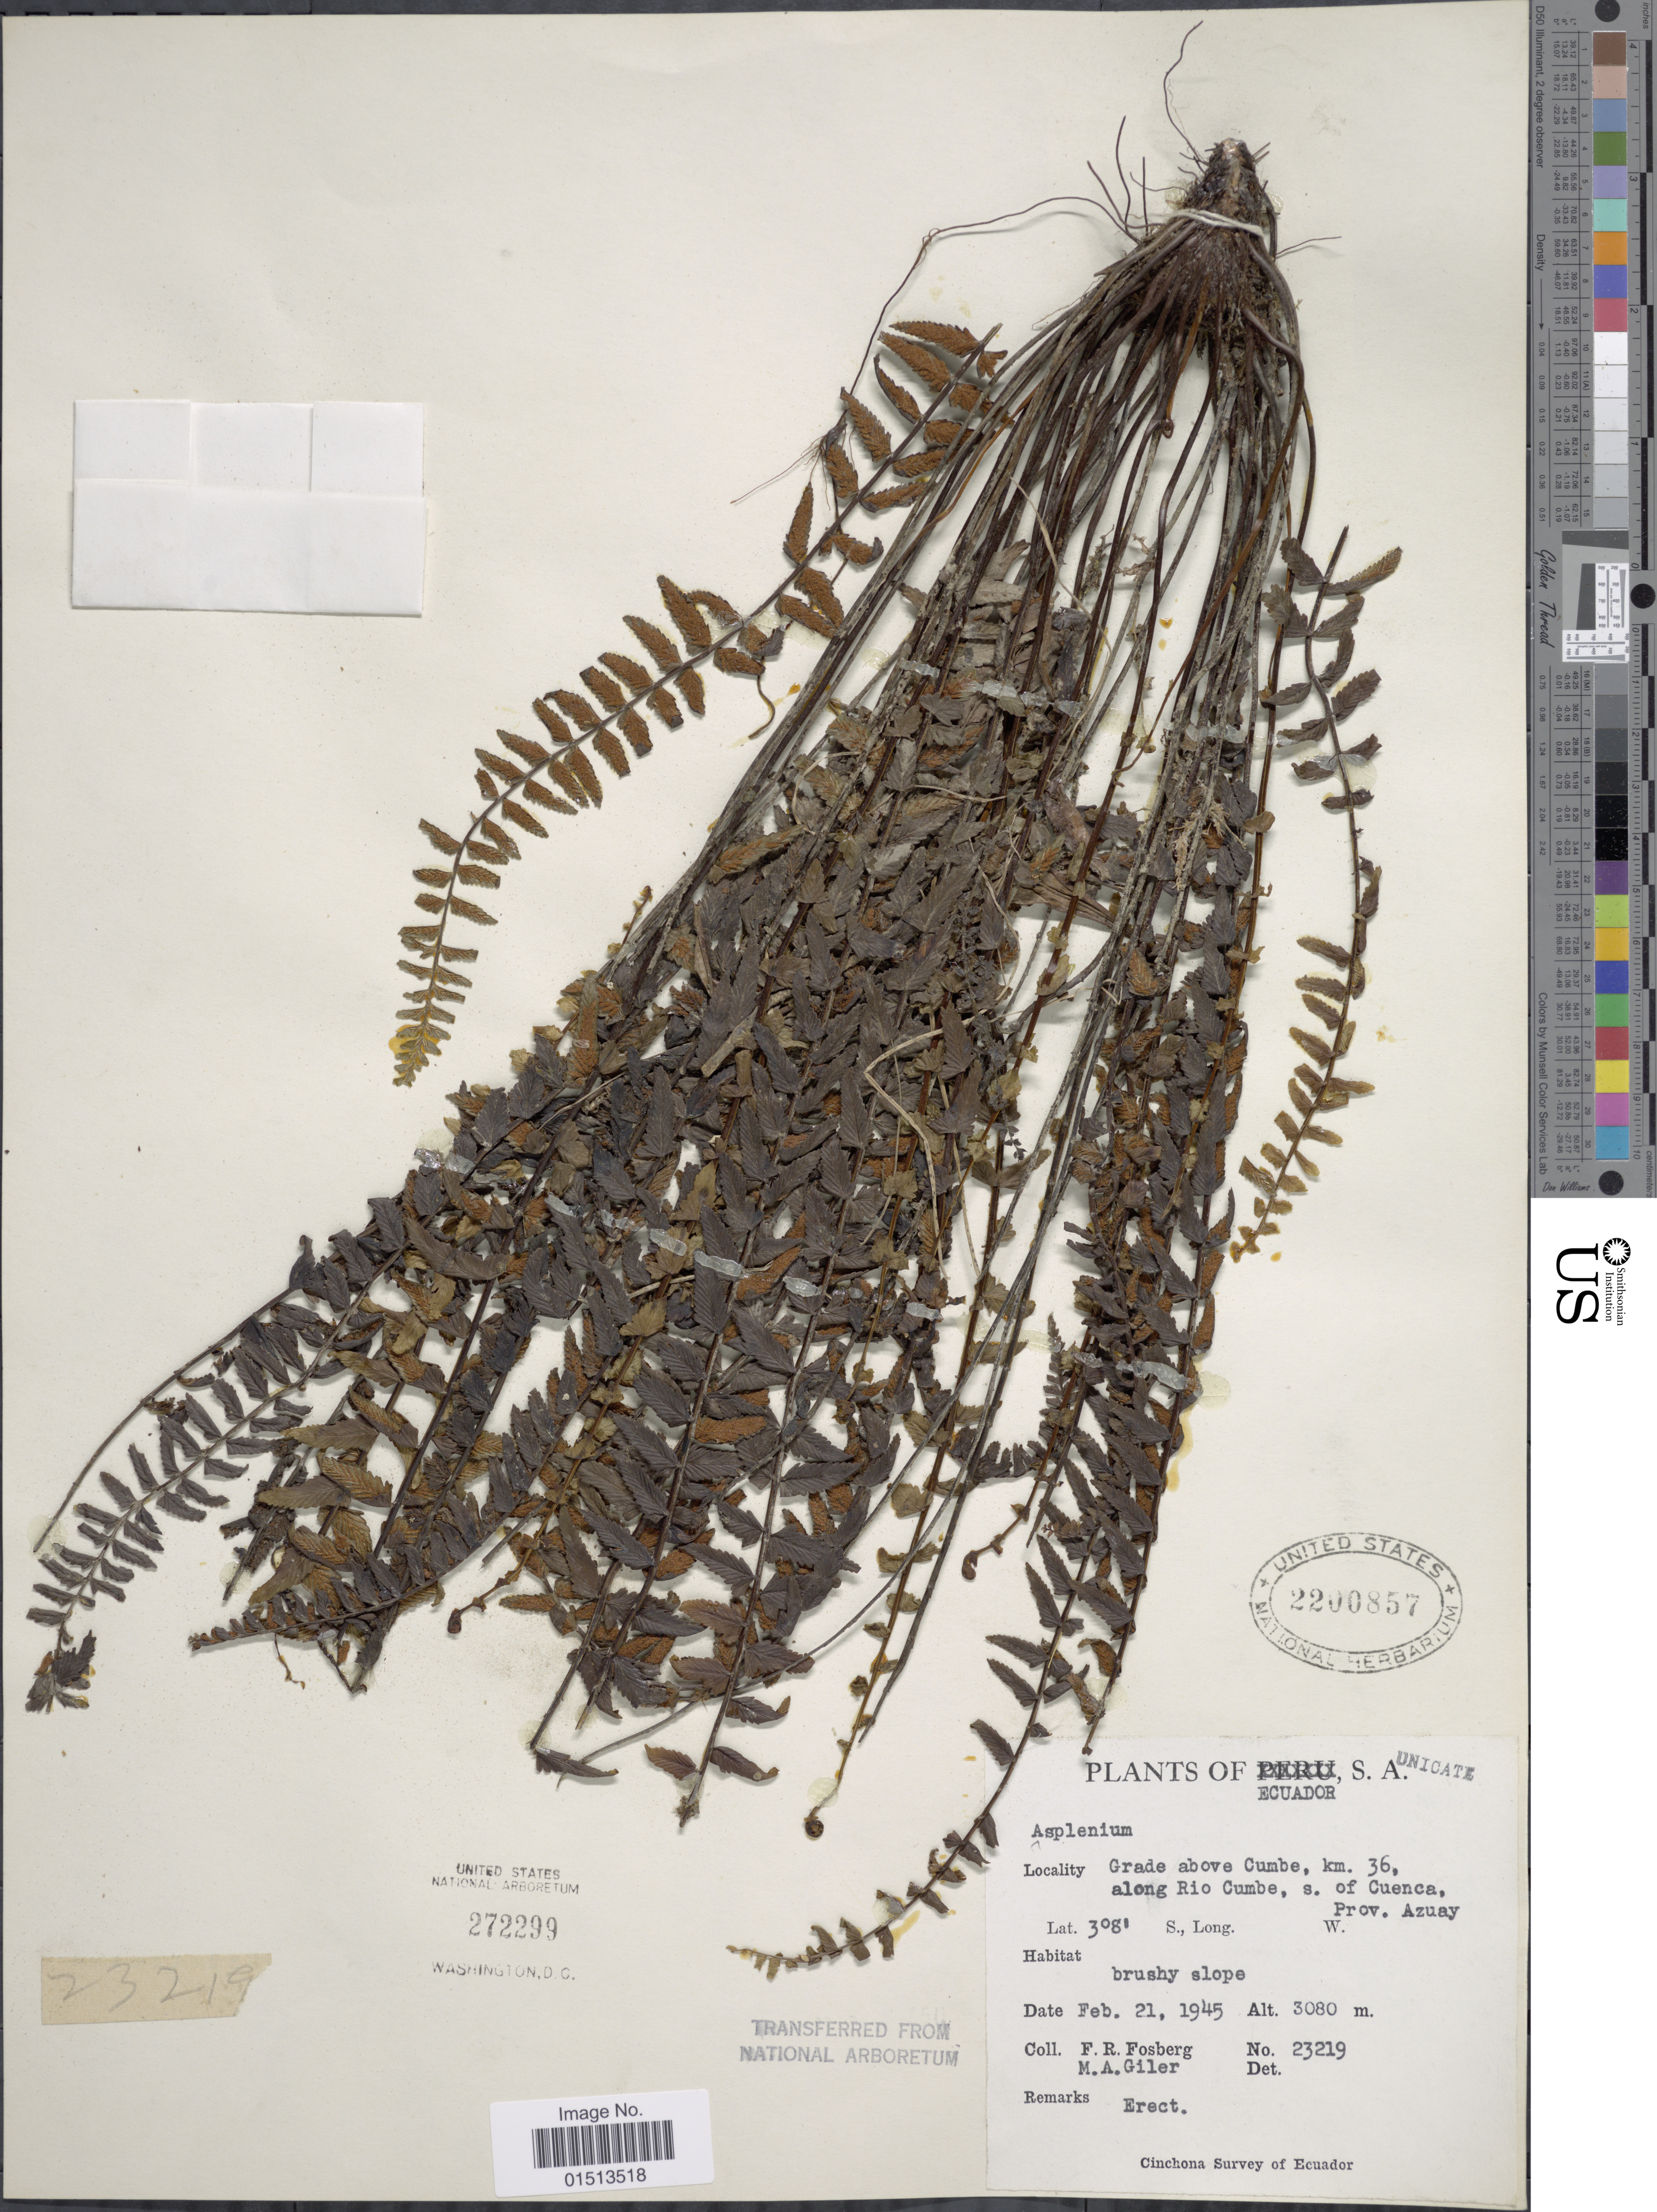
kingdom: Plantae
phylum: Tracheophyta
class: Polypodiopsida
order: Polypodiales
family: Aspleniaceae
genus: Asplenium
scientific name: Asplenium sp.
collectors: F. R. Fosberg & M. Giler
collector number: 23219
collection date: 1945-02-21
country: Ecuador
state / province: Azuay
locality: Grade above Cumbe, km. 36, along Rio Cumbe, s. of Cuenca.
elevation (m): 3080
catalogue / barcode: US 2200857